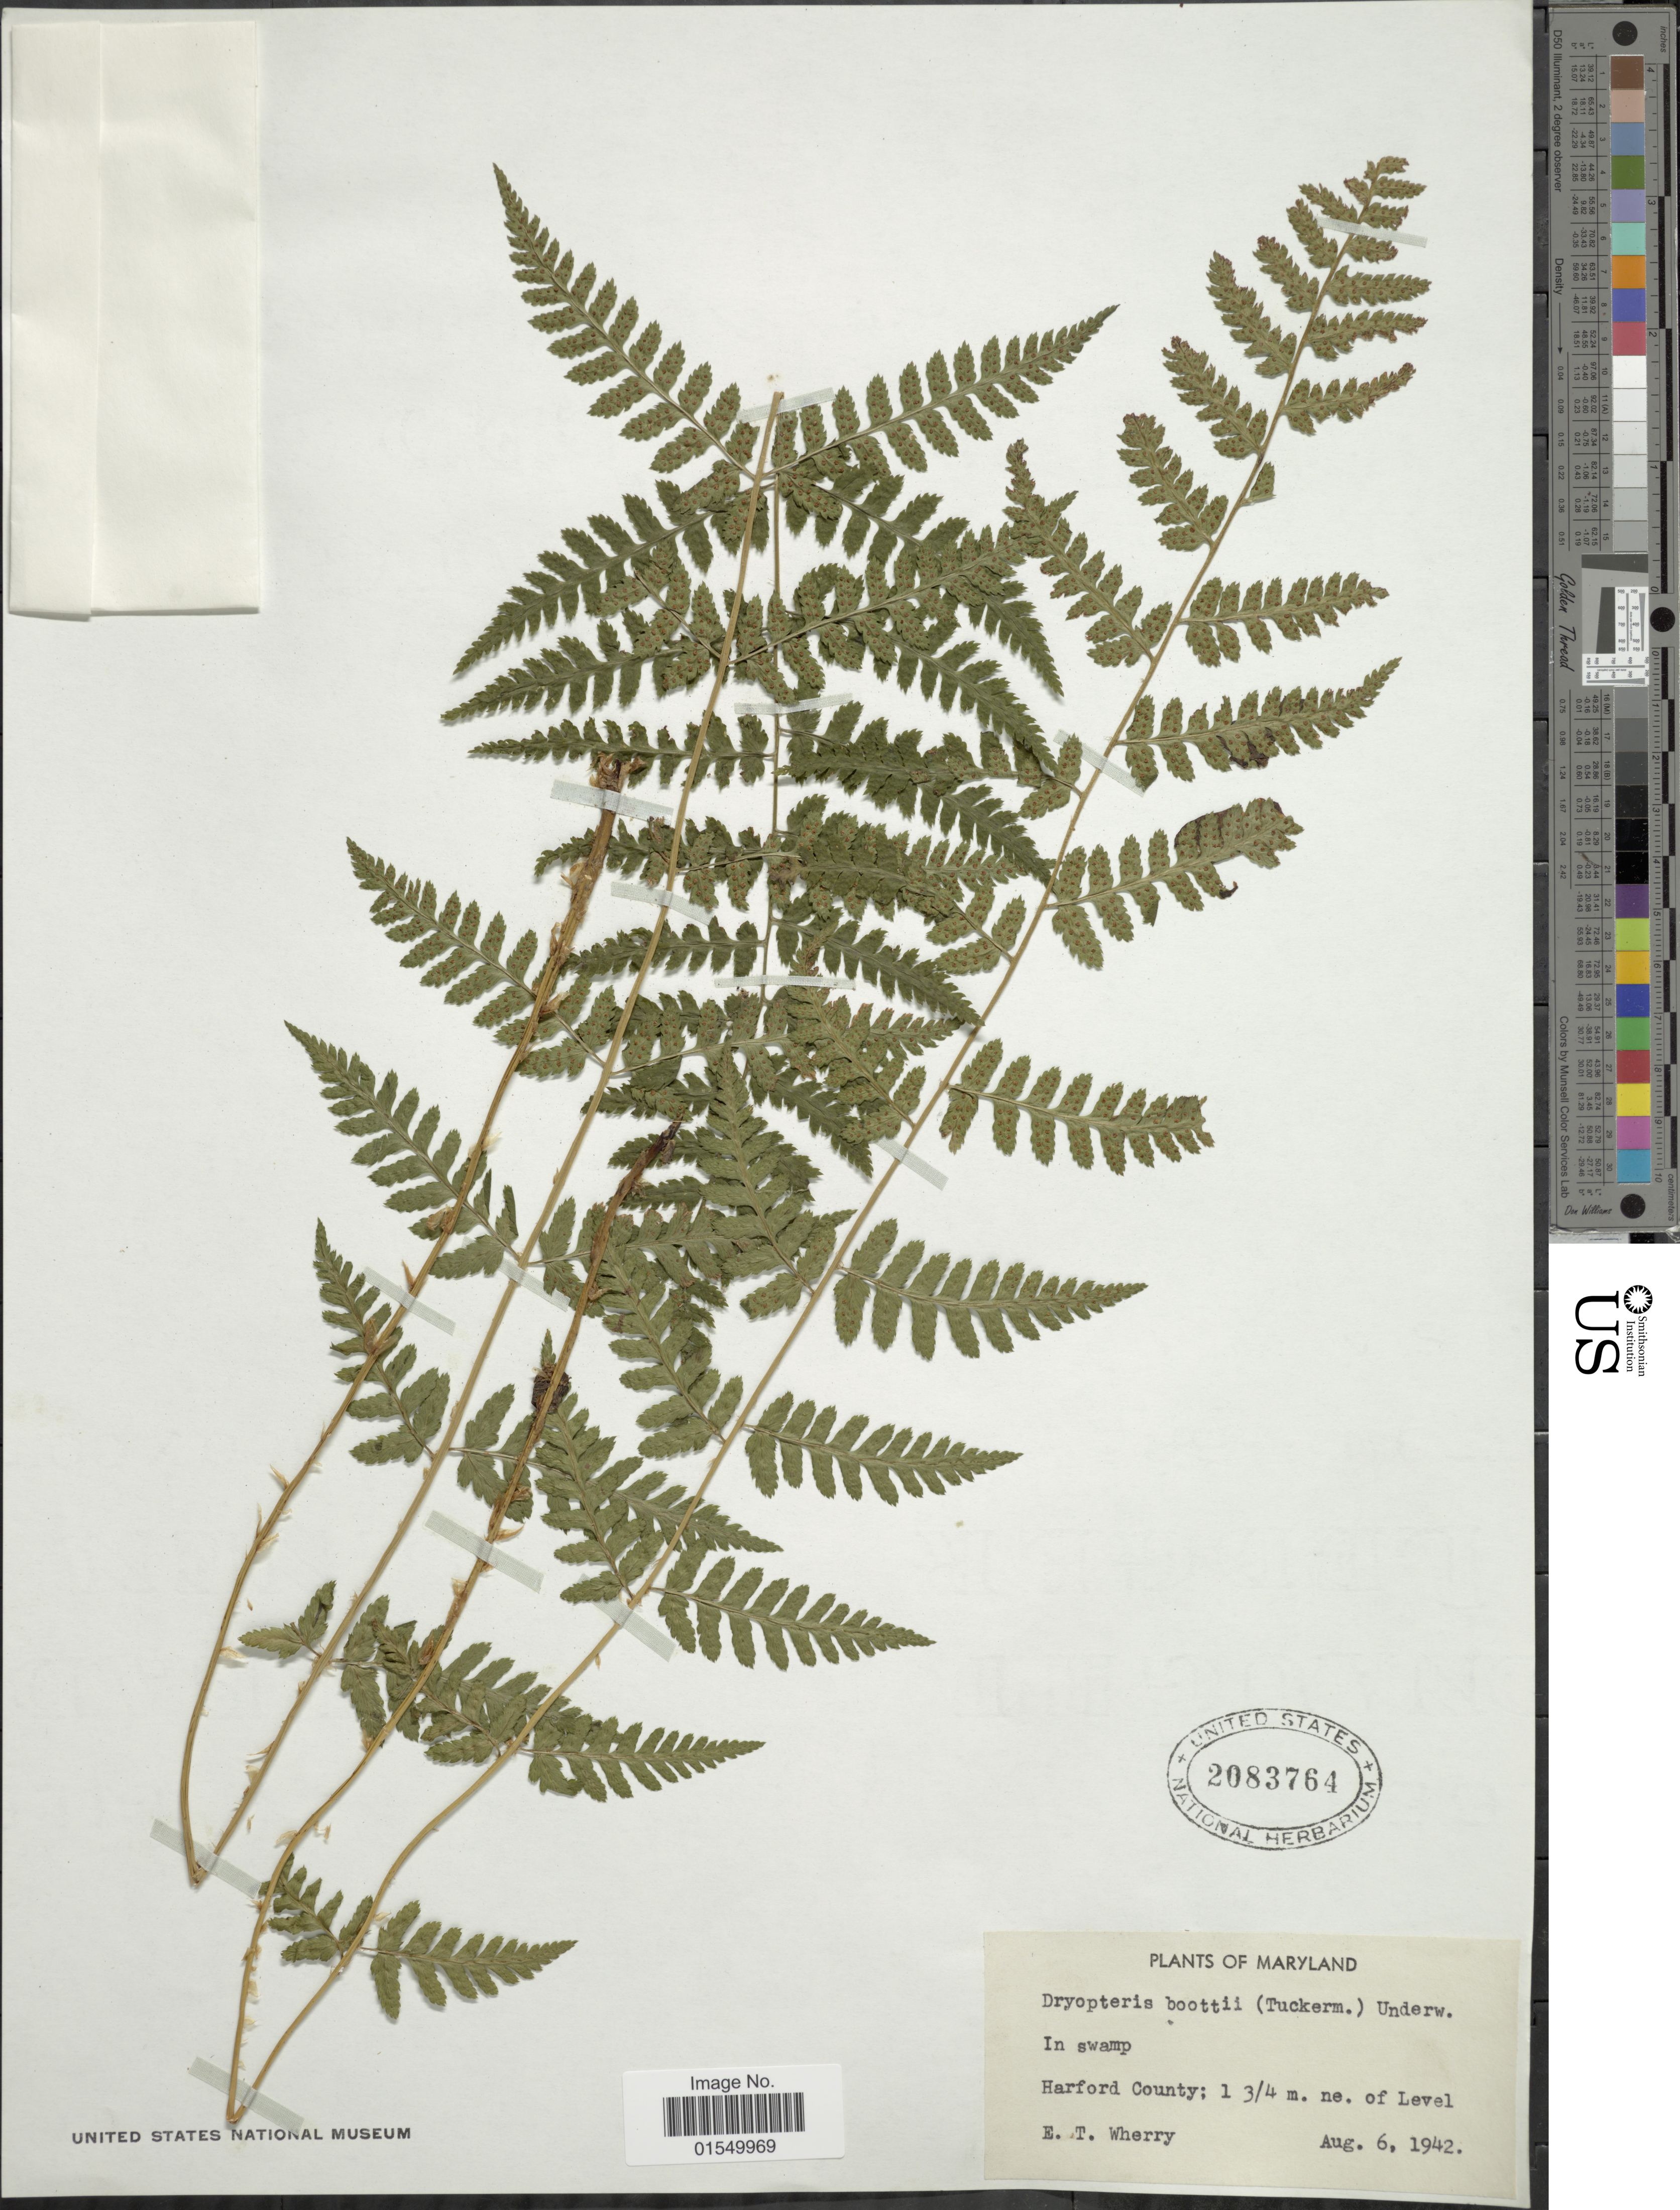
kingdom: Plantae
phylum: Tracheophyta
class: Polypodiopsida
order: Polypodiales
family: Dryopteridaceae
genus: Dryopteris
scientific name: Dryopteris x boottii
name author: Underw.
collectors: E. T. Wherry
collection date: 1942-08-06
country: United States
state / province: Maryland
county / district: Harford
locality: Harford County: 1 3/4 m. ne. of Level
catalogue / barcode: US 2083764